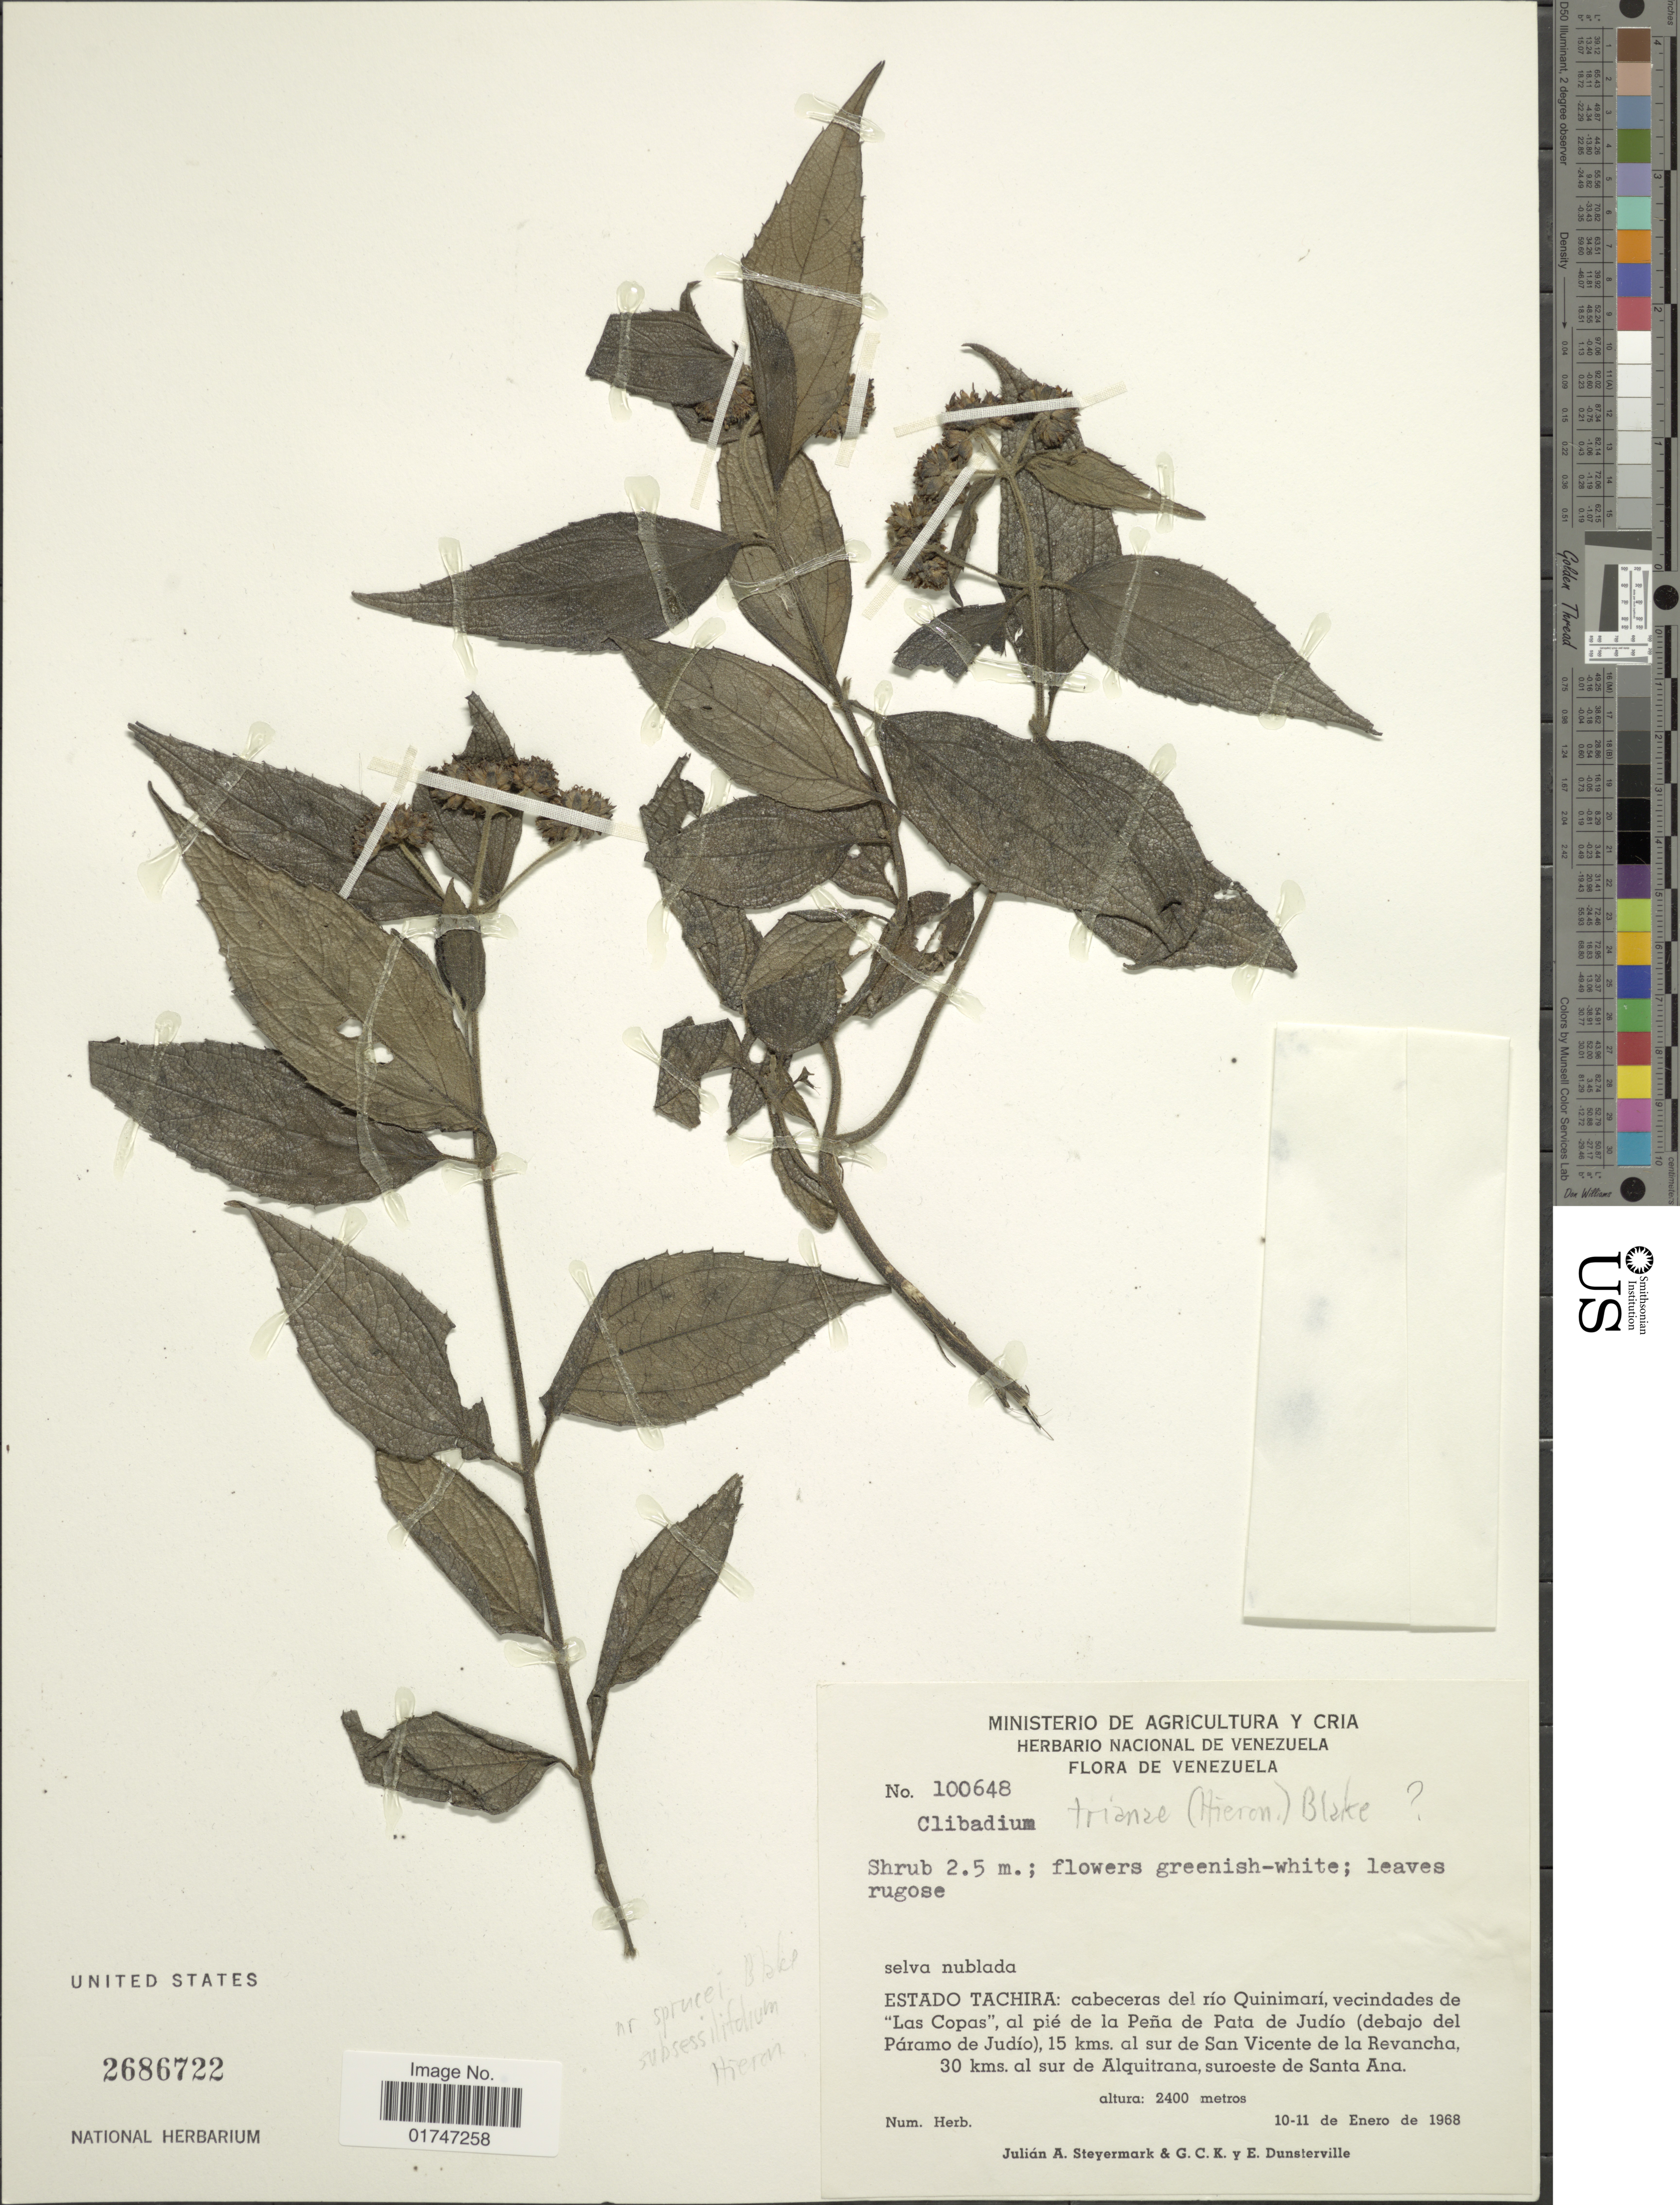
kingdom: Plantae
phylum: Tracheophyta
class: Magnoliopsida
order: Asterales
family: Asteraceae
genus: Clibadium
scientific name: Clibadium trianae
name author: (Hieron.) S.F. Blake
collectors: J. Steyermark, G. C. K. Dunsterville & E. Dunsterville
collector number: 100648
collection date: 1968-01-10/1968-01-11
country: Venezuela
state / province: Tachira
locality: Estado Tachira: cabeceras del río Quinimarí, vecindades de "Las Copas", al pié de la Peña de Pata de Judío (debajo del Páramo de Judío), 15 kms. al sur de San Vicente de la Revancha, 30 kms. al sur de Alquitrana, suroeste de Santa Ana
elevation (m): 2400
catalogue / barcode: US 2686722